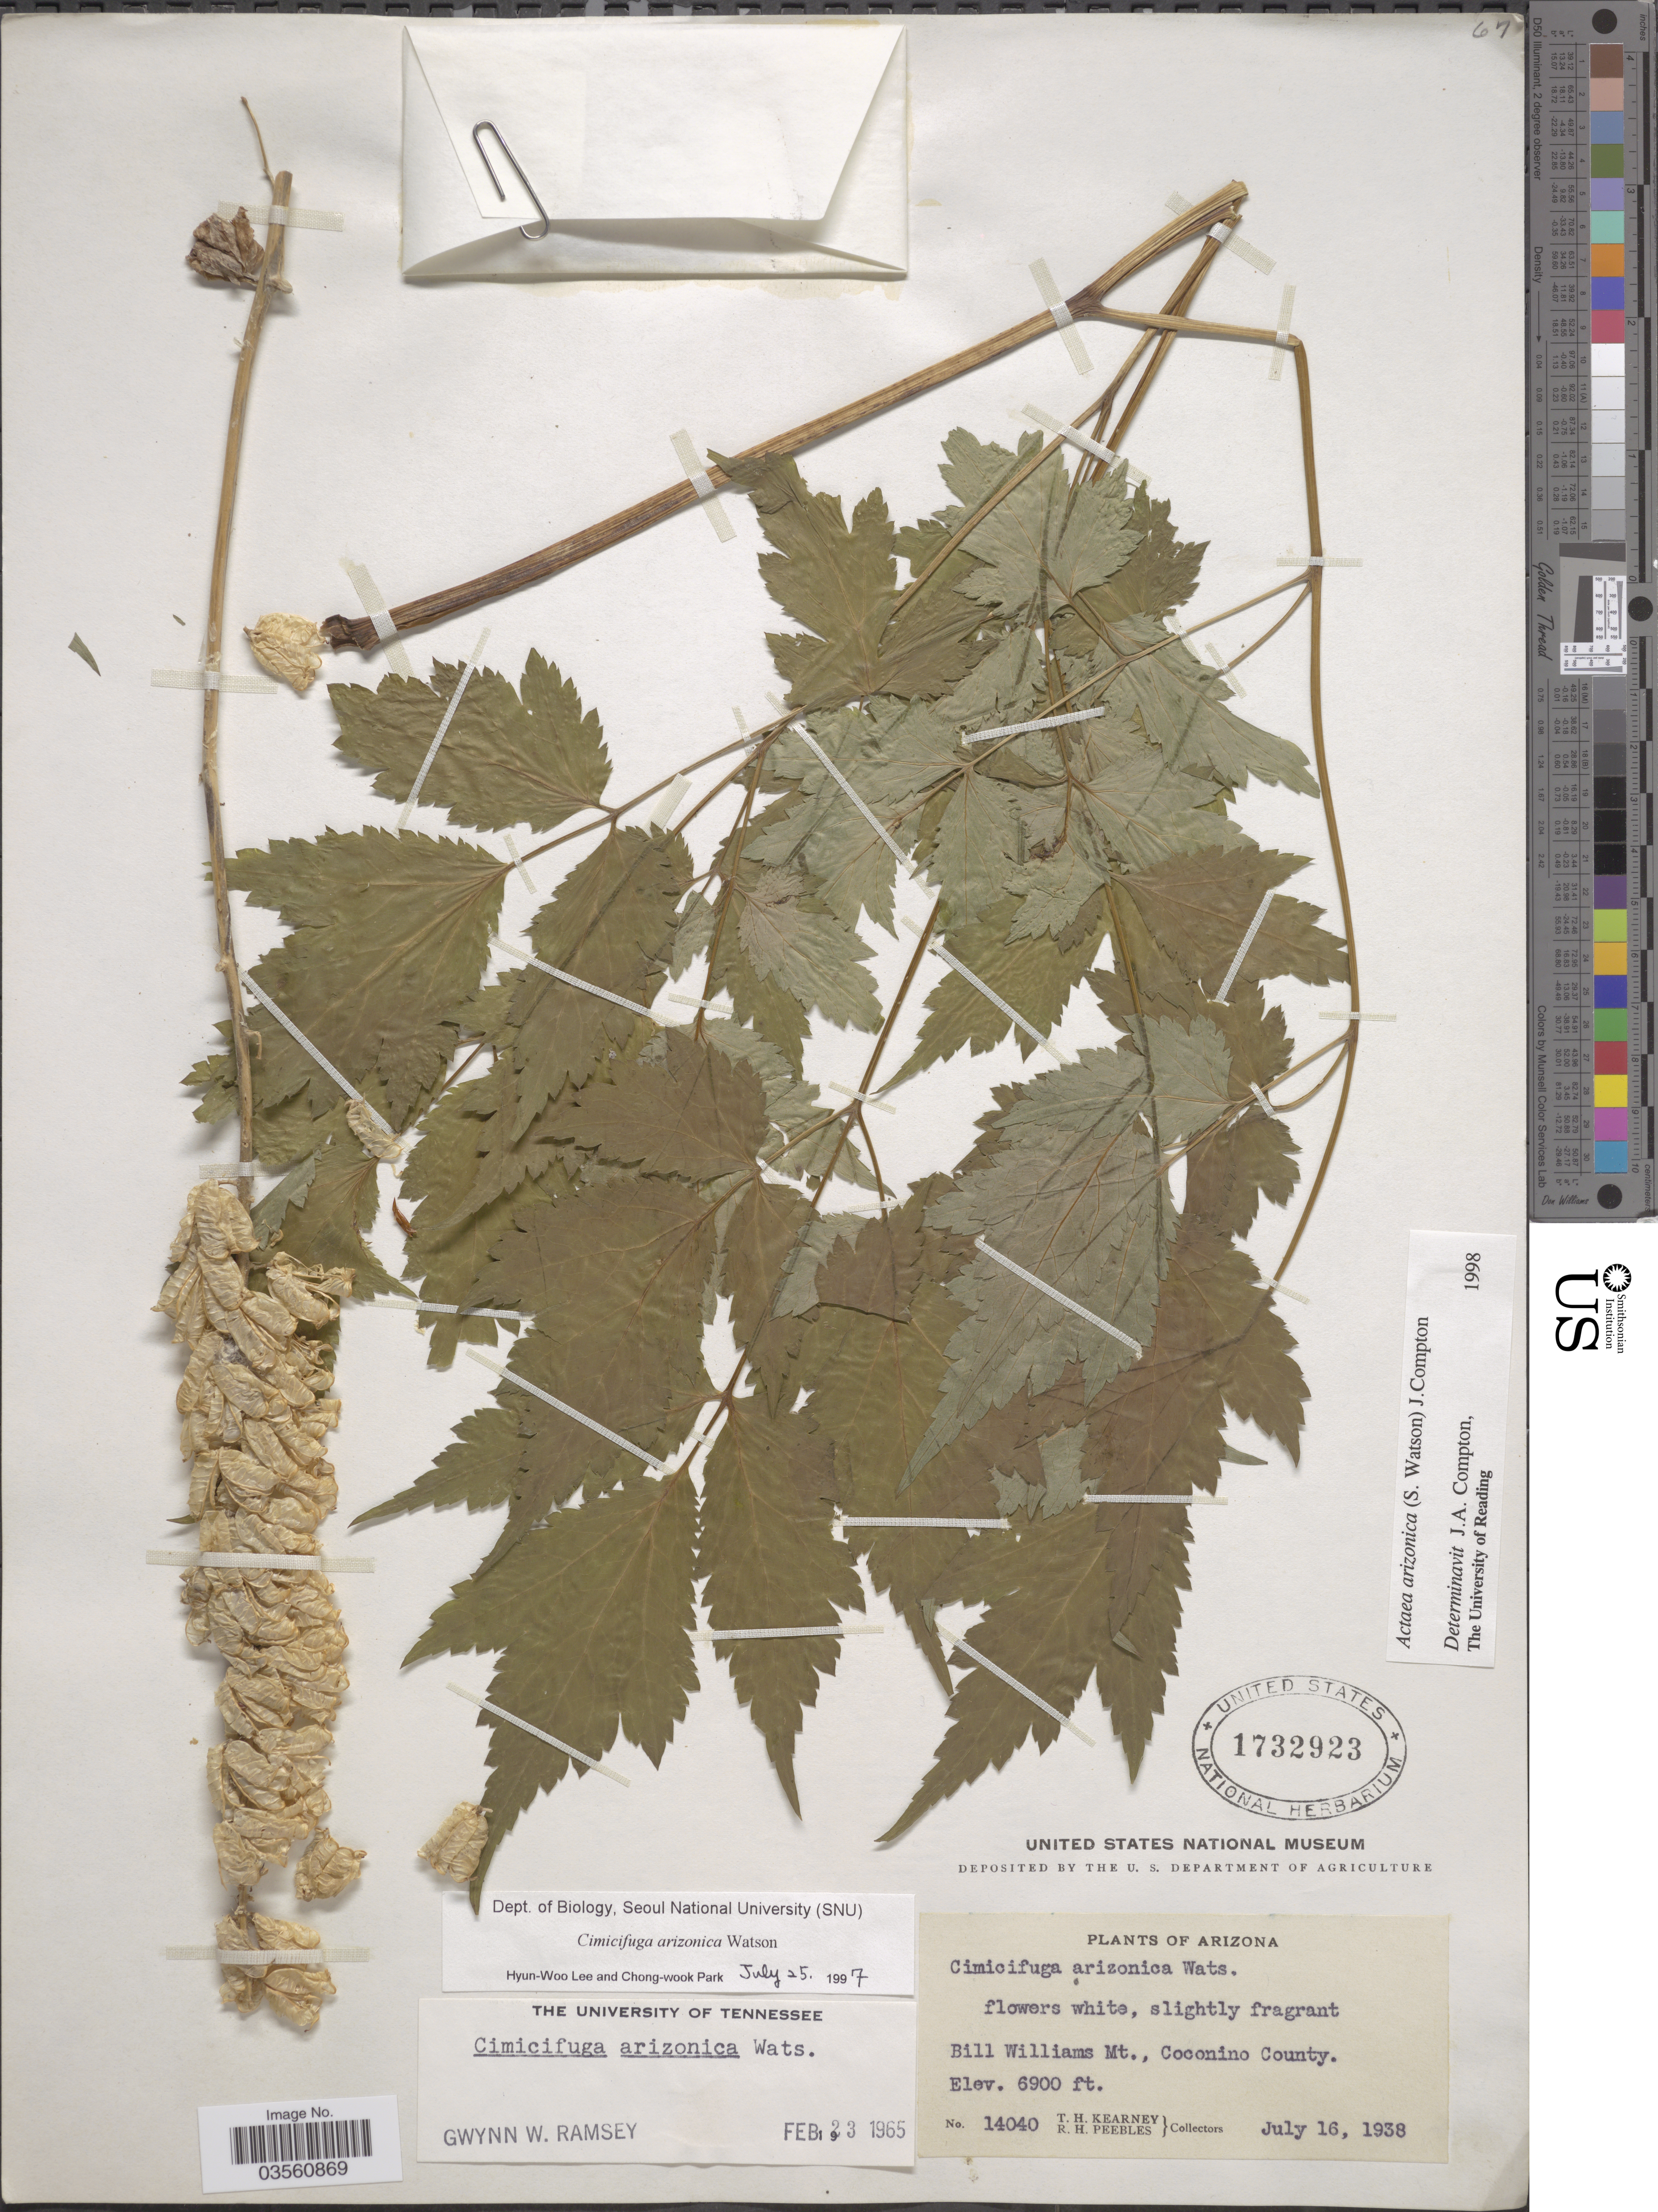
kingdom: Plantae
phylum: Tracheophyta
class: Magnoliopsida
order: Ranunculales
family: Ranunculaceae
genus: Actaea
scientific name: Actaea arizonica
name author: (S. Watson) J. Compton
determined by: Compton, J. A.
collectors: T. H. Kearney & R. H. Peebles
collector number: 14040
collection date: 1938-07-16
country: United States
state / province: Arizona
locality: Bill Williams Mt., Coconino County.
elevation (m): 2103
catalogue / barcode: US 1732923